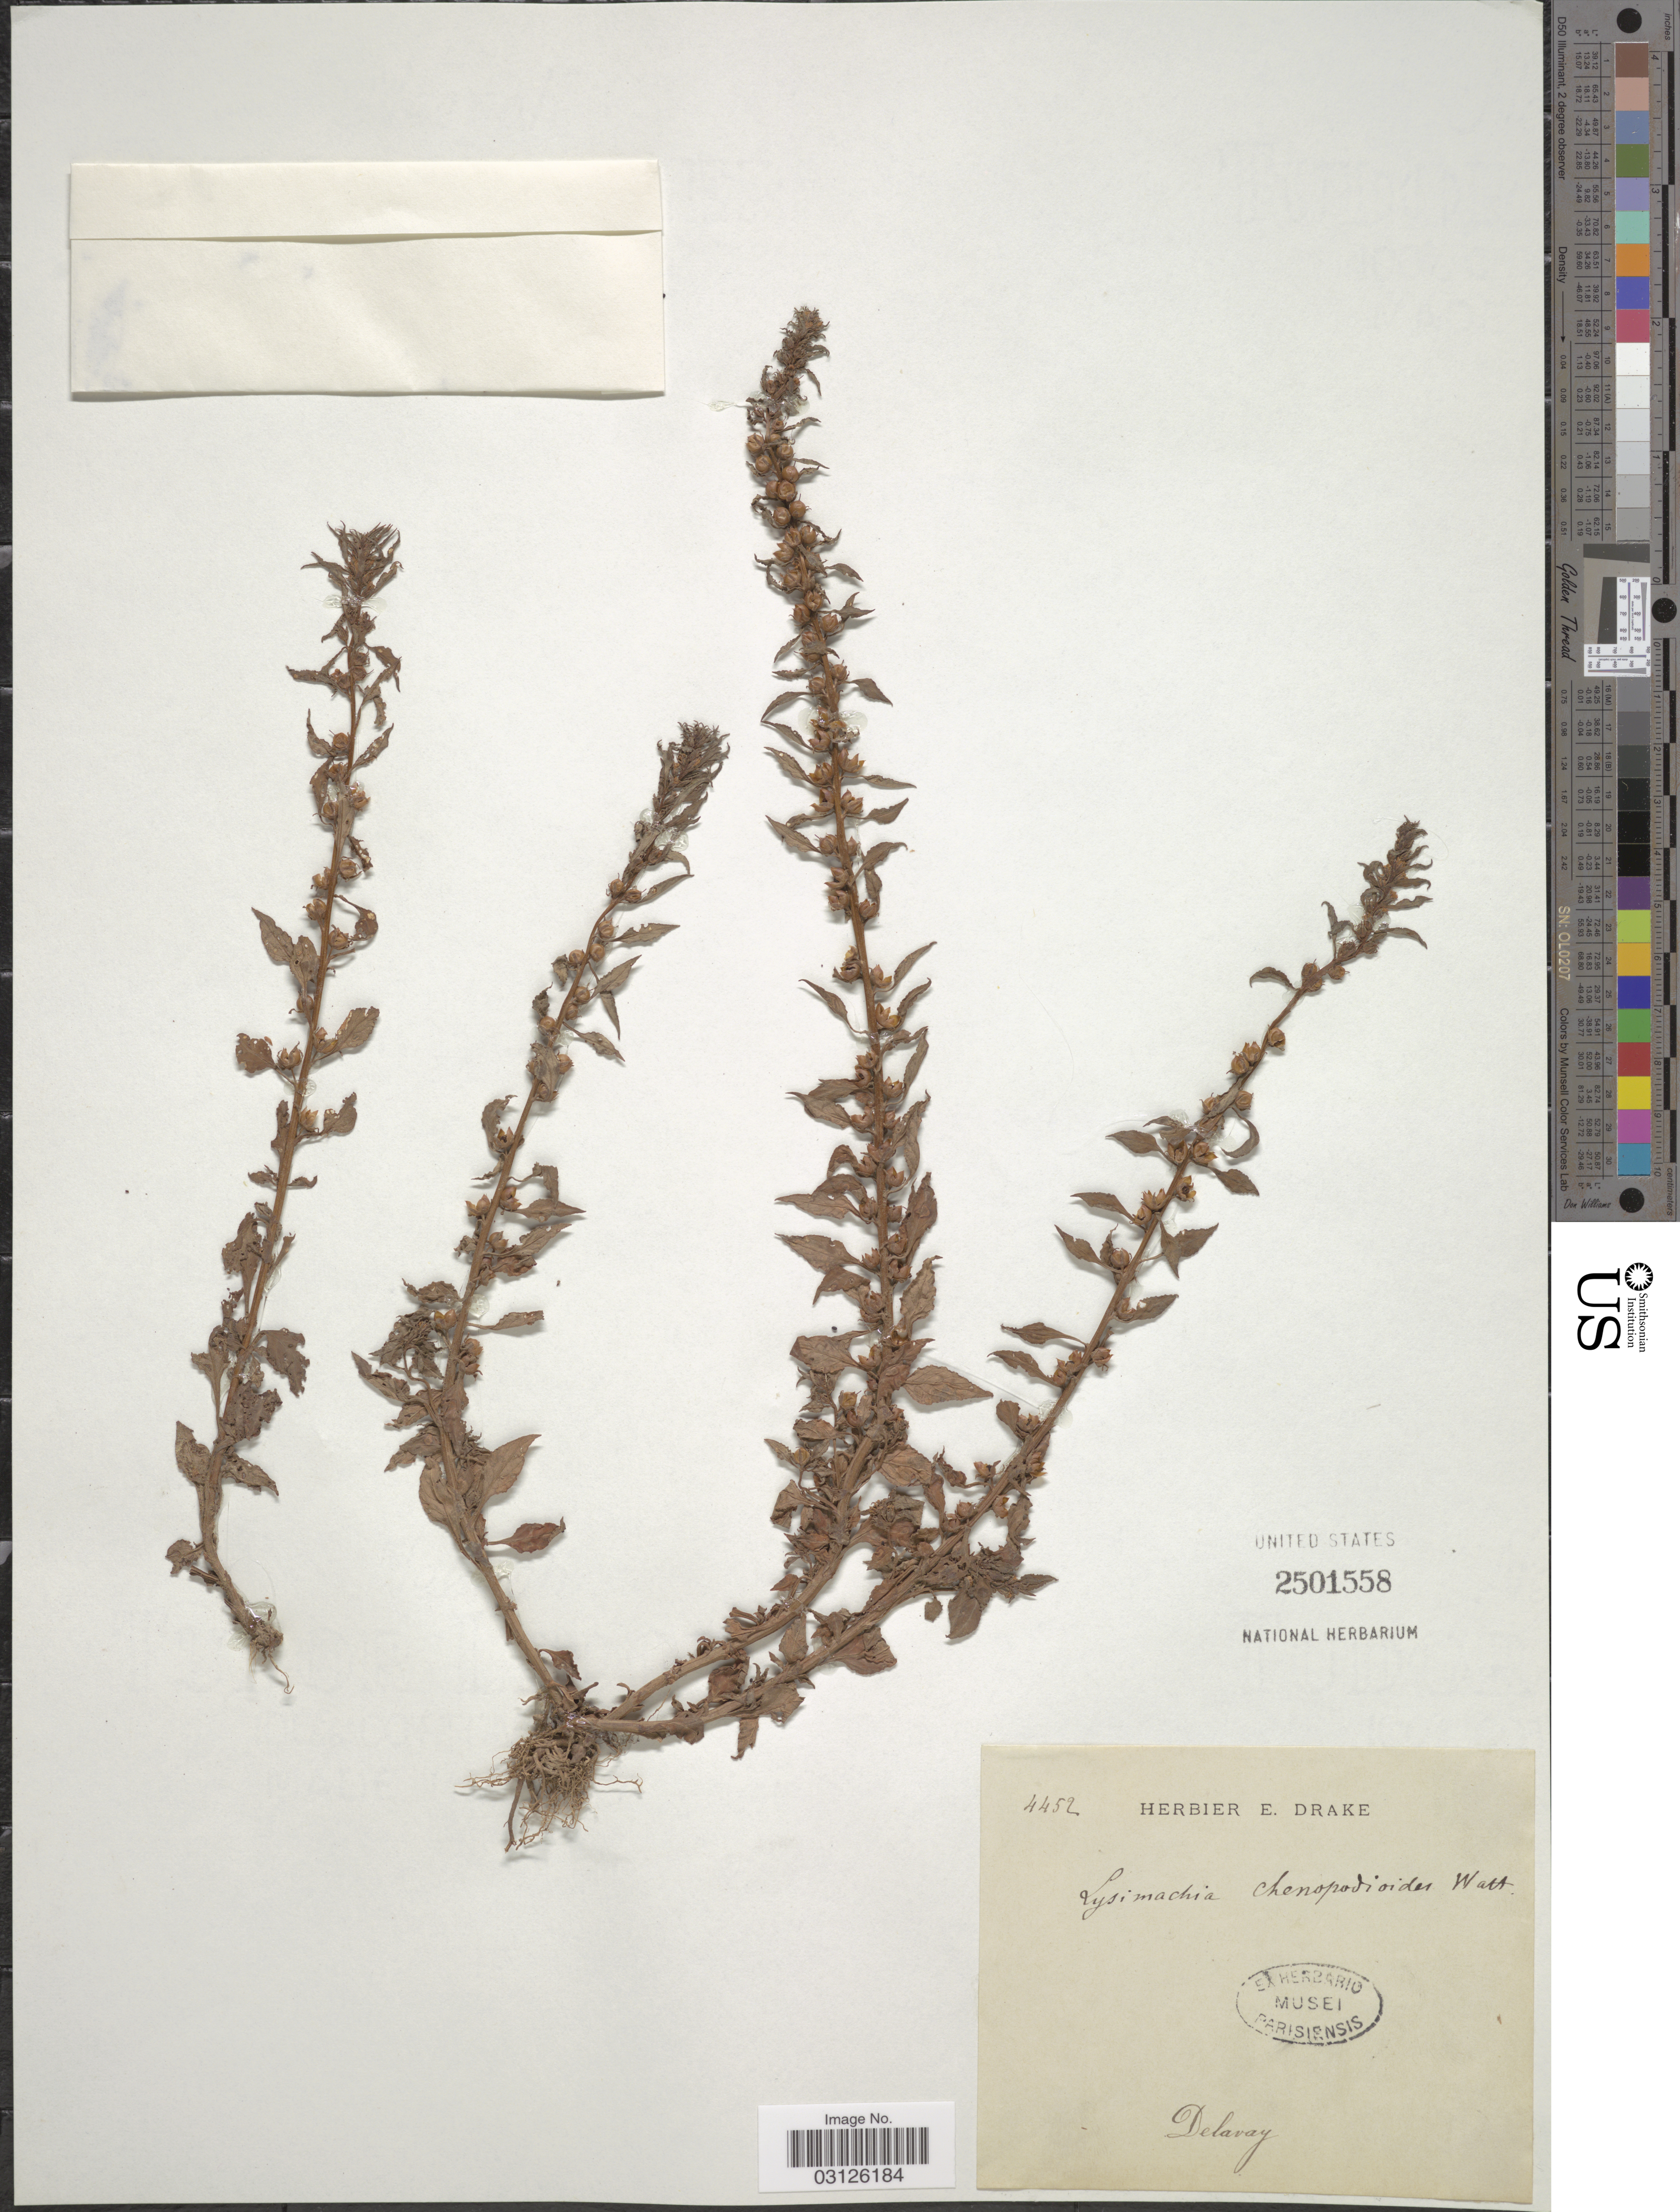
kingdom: Plantae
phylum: Tracheophyta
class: Magnoliopsida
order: Ericales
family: Primulaceae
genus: Lysimachia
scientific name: Lysimachia chenopodioides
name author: Watt ex Hook. f.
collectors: Delavay, --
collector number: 4452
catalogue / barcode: US 2501558